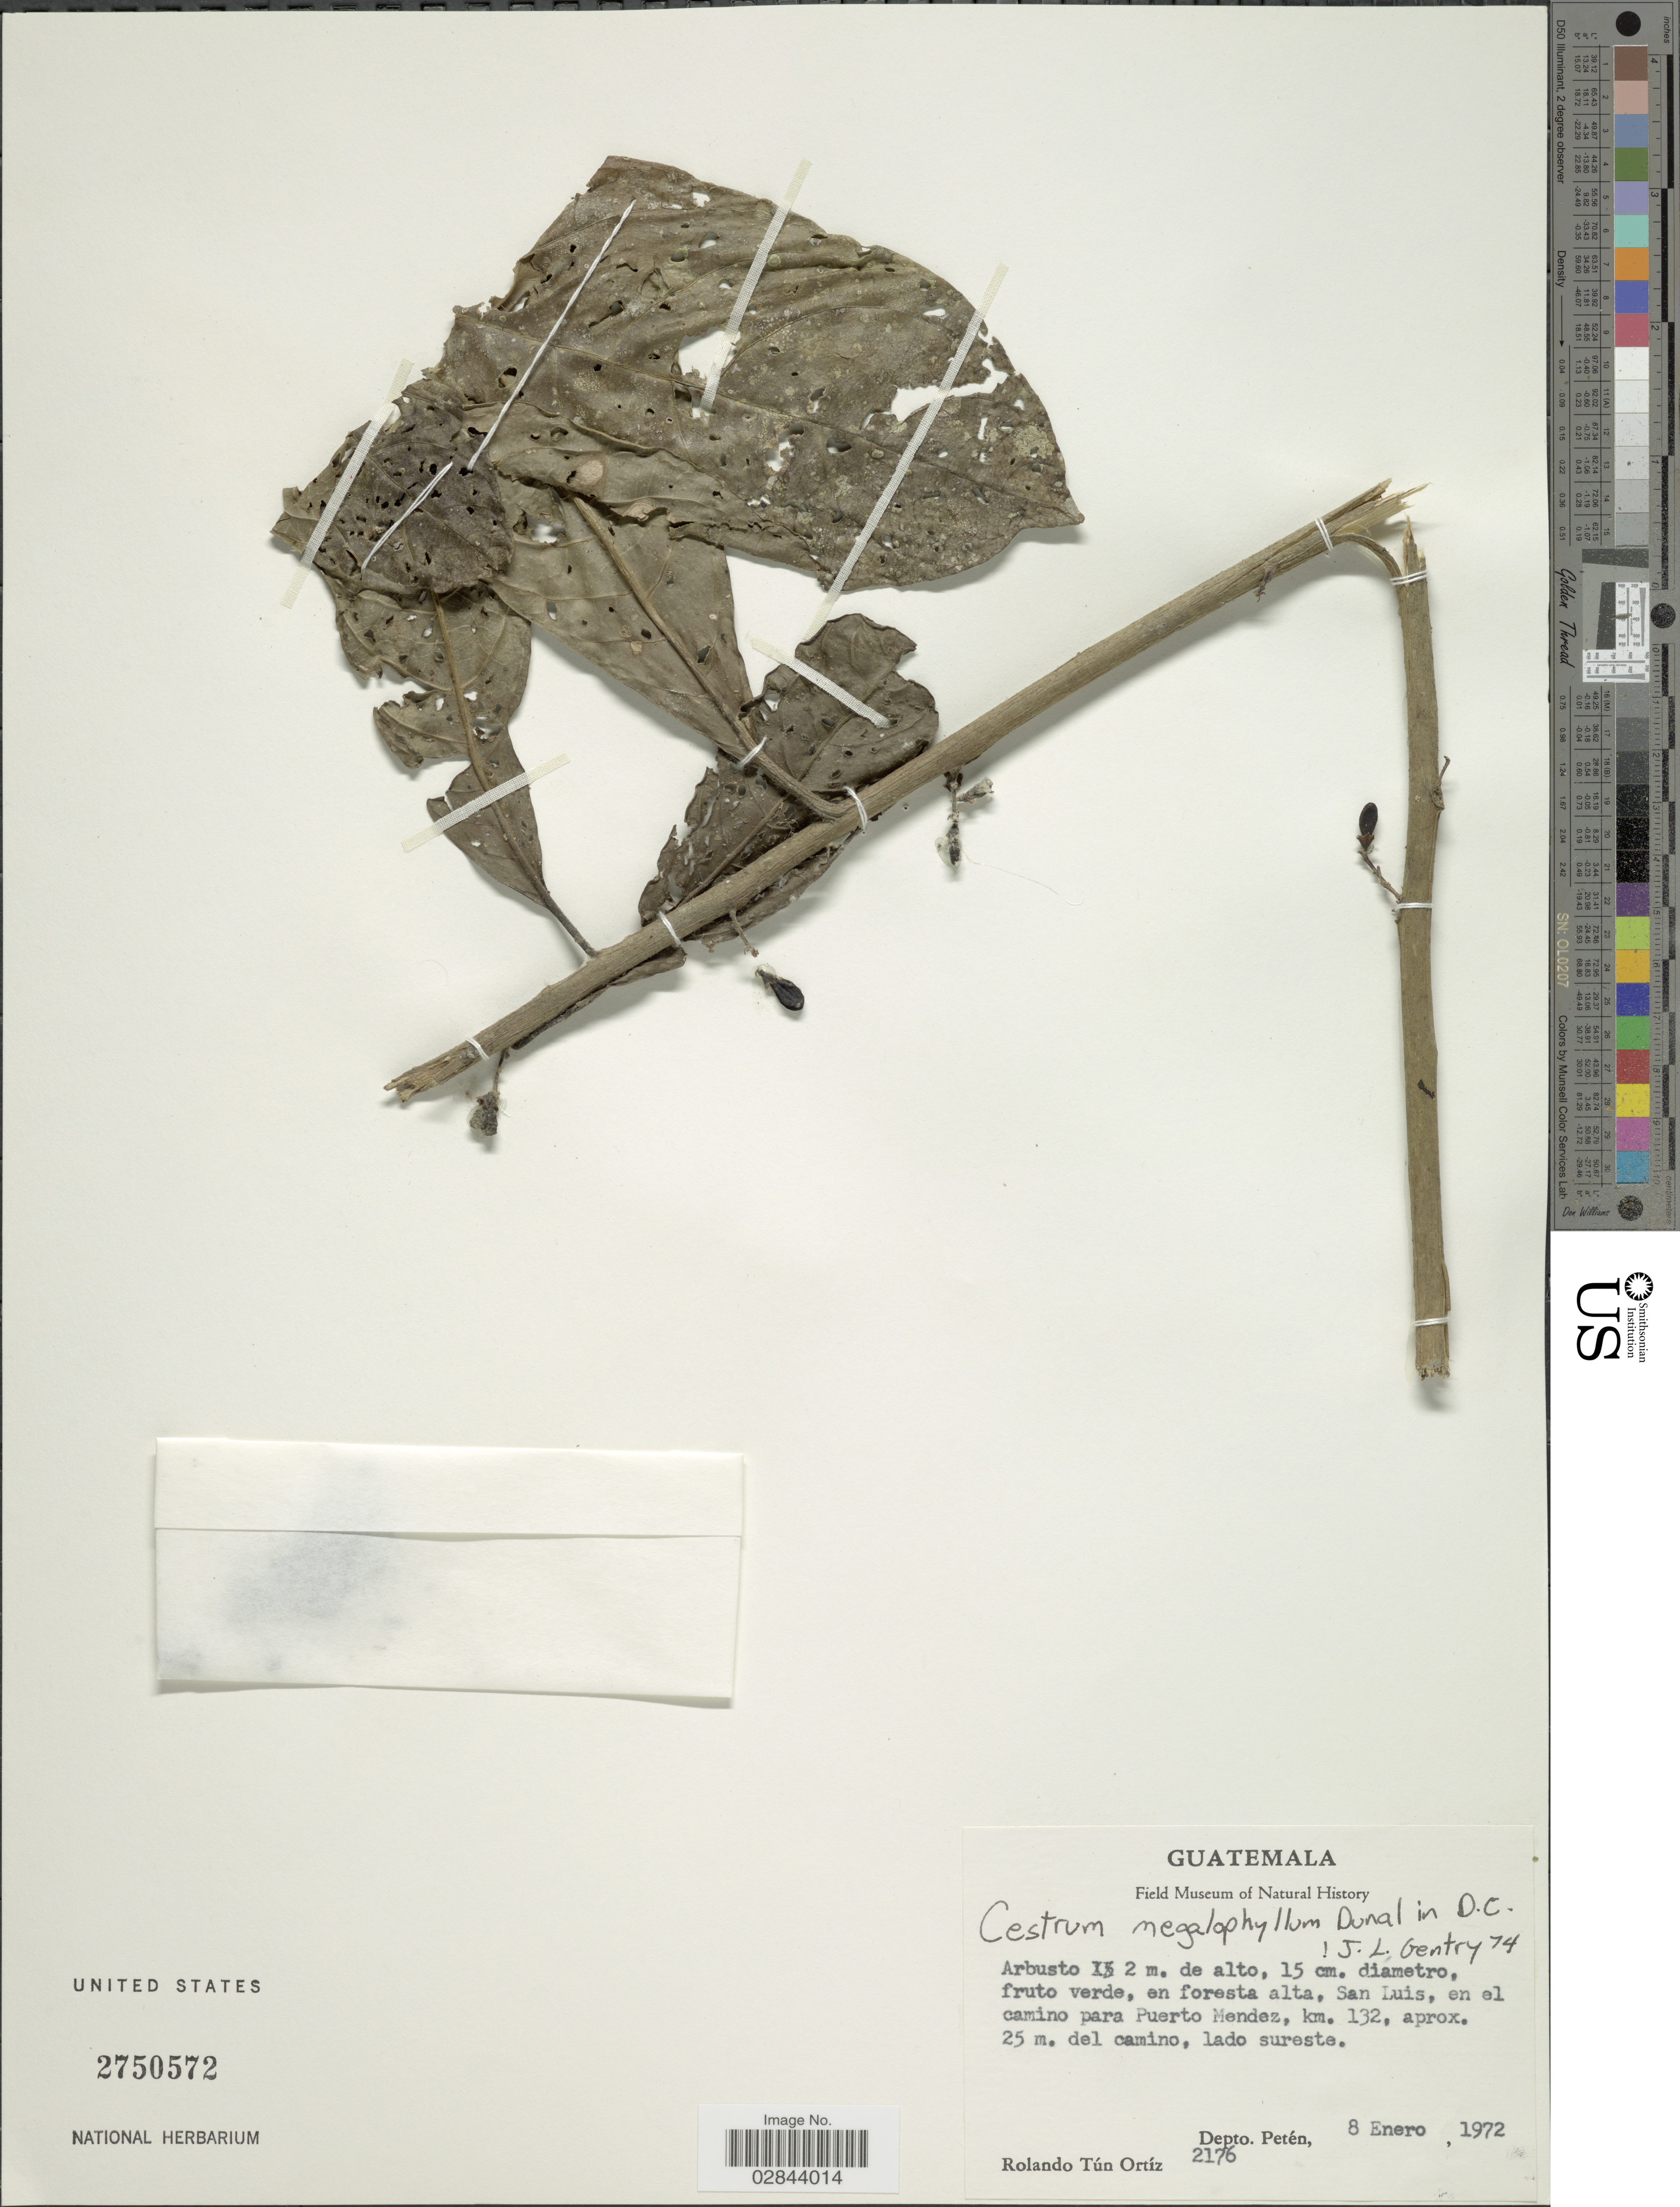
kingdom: Plantae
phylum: Tracheophyta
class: Magnoliopsida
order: Solanales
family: Solanaceae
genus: Cestrum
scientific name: Cestrum schlechtendahlii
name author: G. Don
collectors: R. T. Ortíz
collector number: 2176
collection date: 1972-01-08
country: Guatemala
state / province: El Petén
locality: San Luis, en el camino para Puerto Mendez, km. 132, aprox. 25 m. del camino, lado sureste. Depto. Petén.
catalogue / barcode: US 2750572